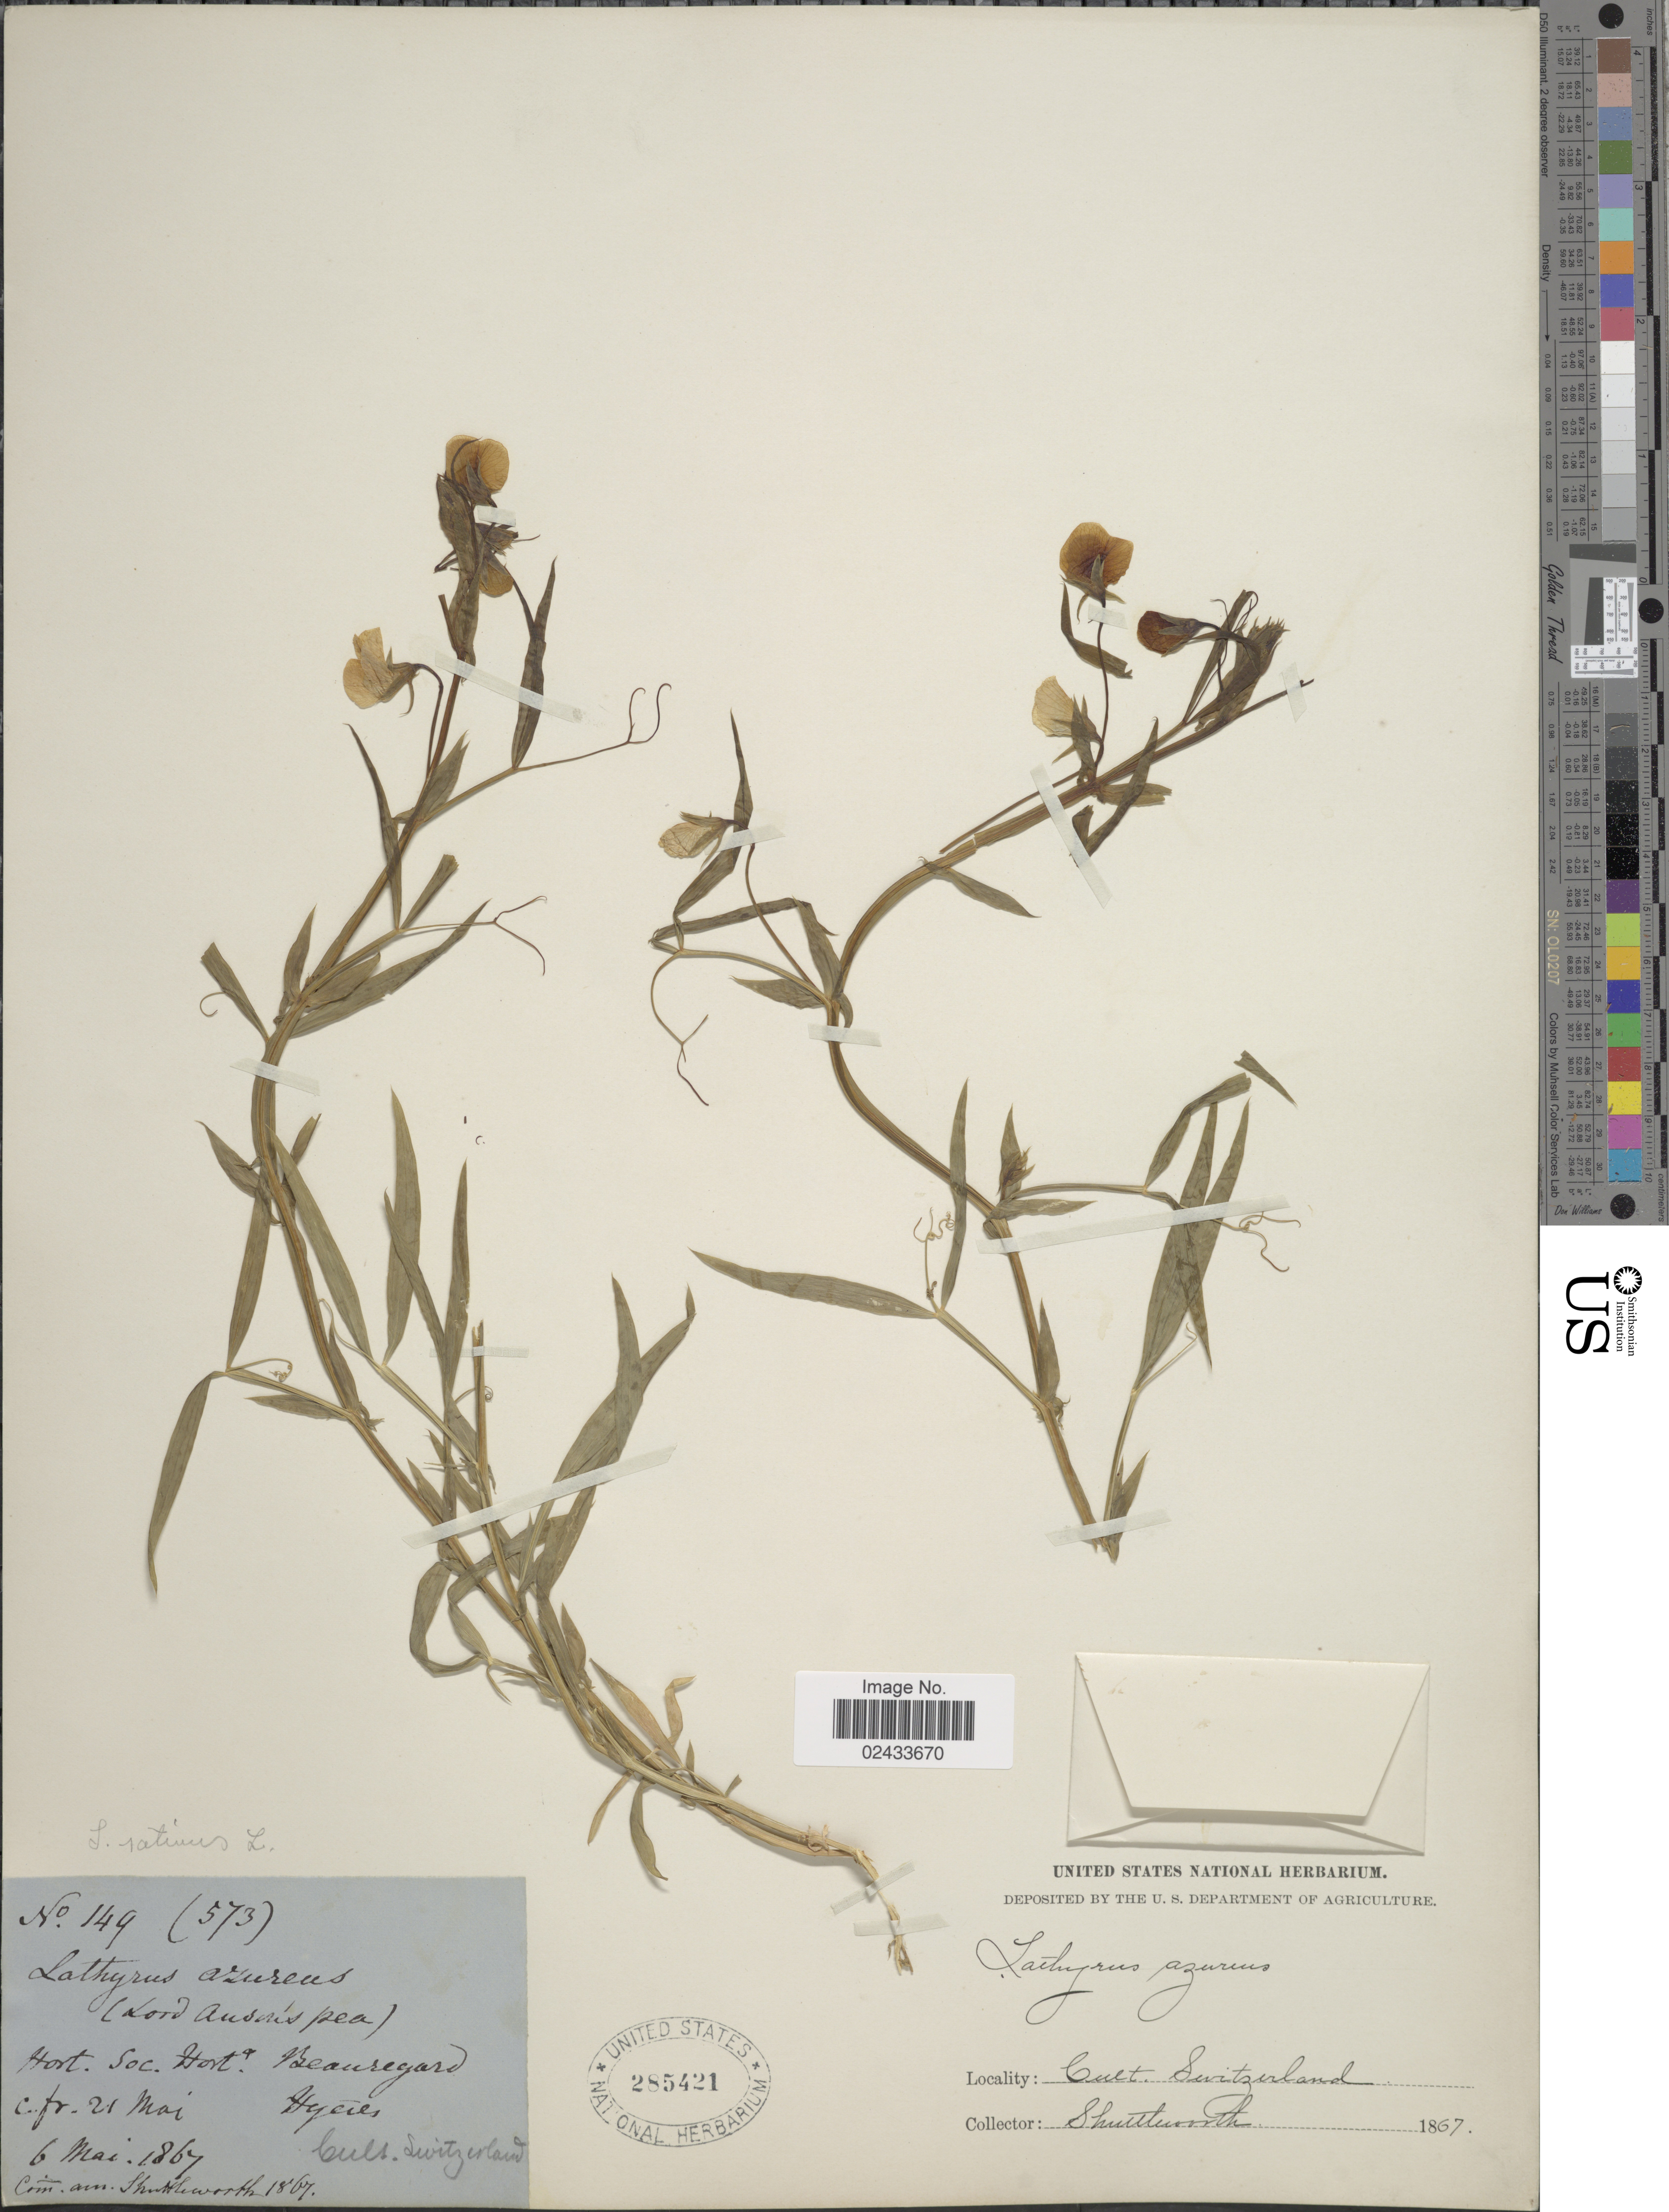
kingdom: Plantae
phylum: Tracheophyta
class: Magnoliopsida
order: Fabales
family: Fabaceae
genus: Lathyrus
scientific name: Lathyrus sativus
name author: L.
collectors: -. Shuttleworth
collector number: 149/573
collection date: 1867-05-06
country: France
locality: Hort Soc. Hort a Beaurgard, Hyères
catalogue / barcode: US 285421